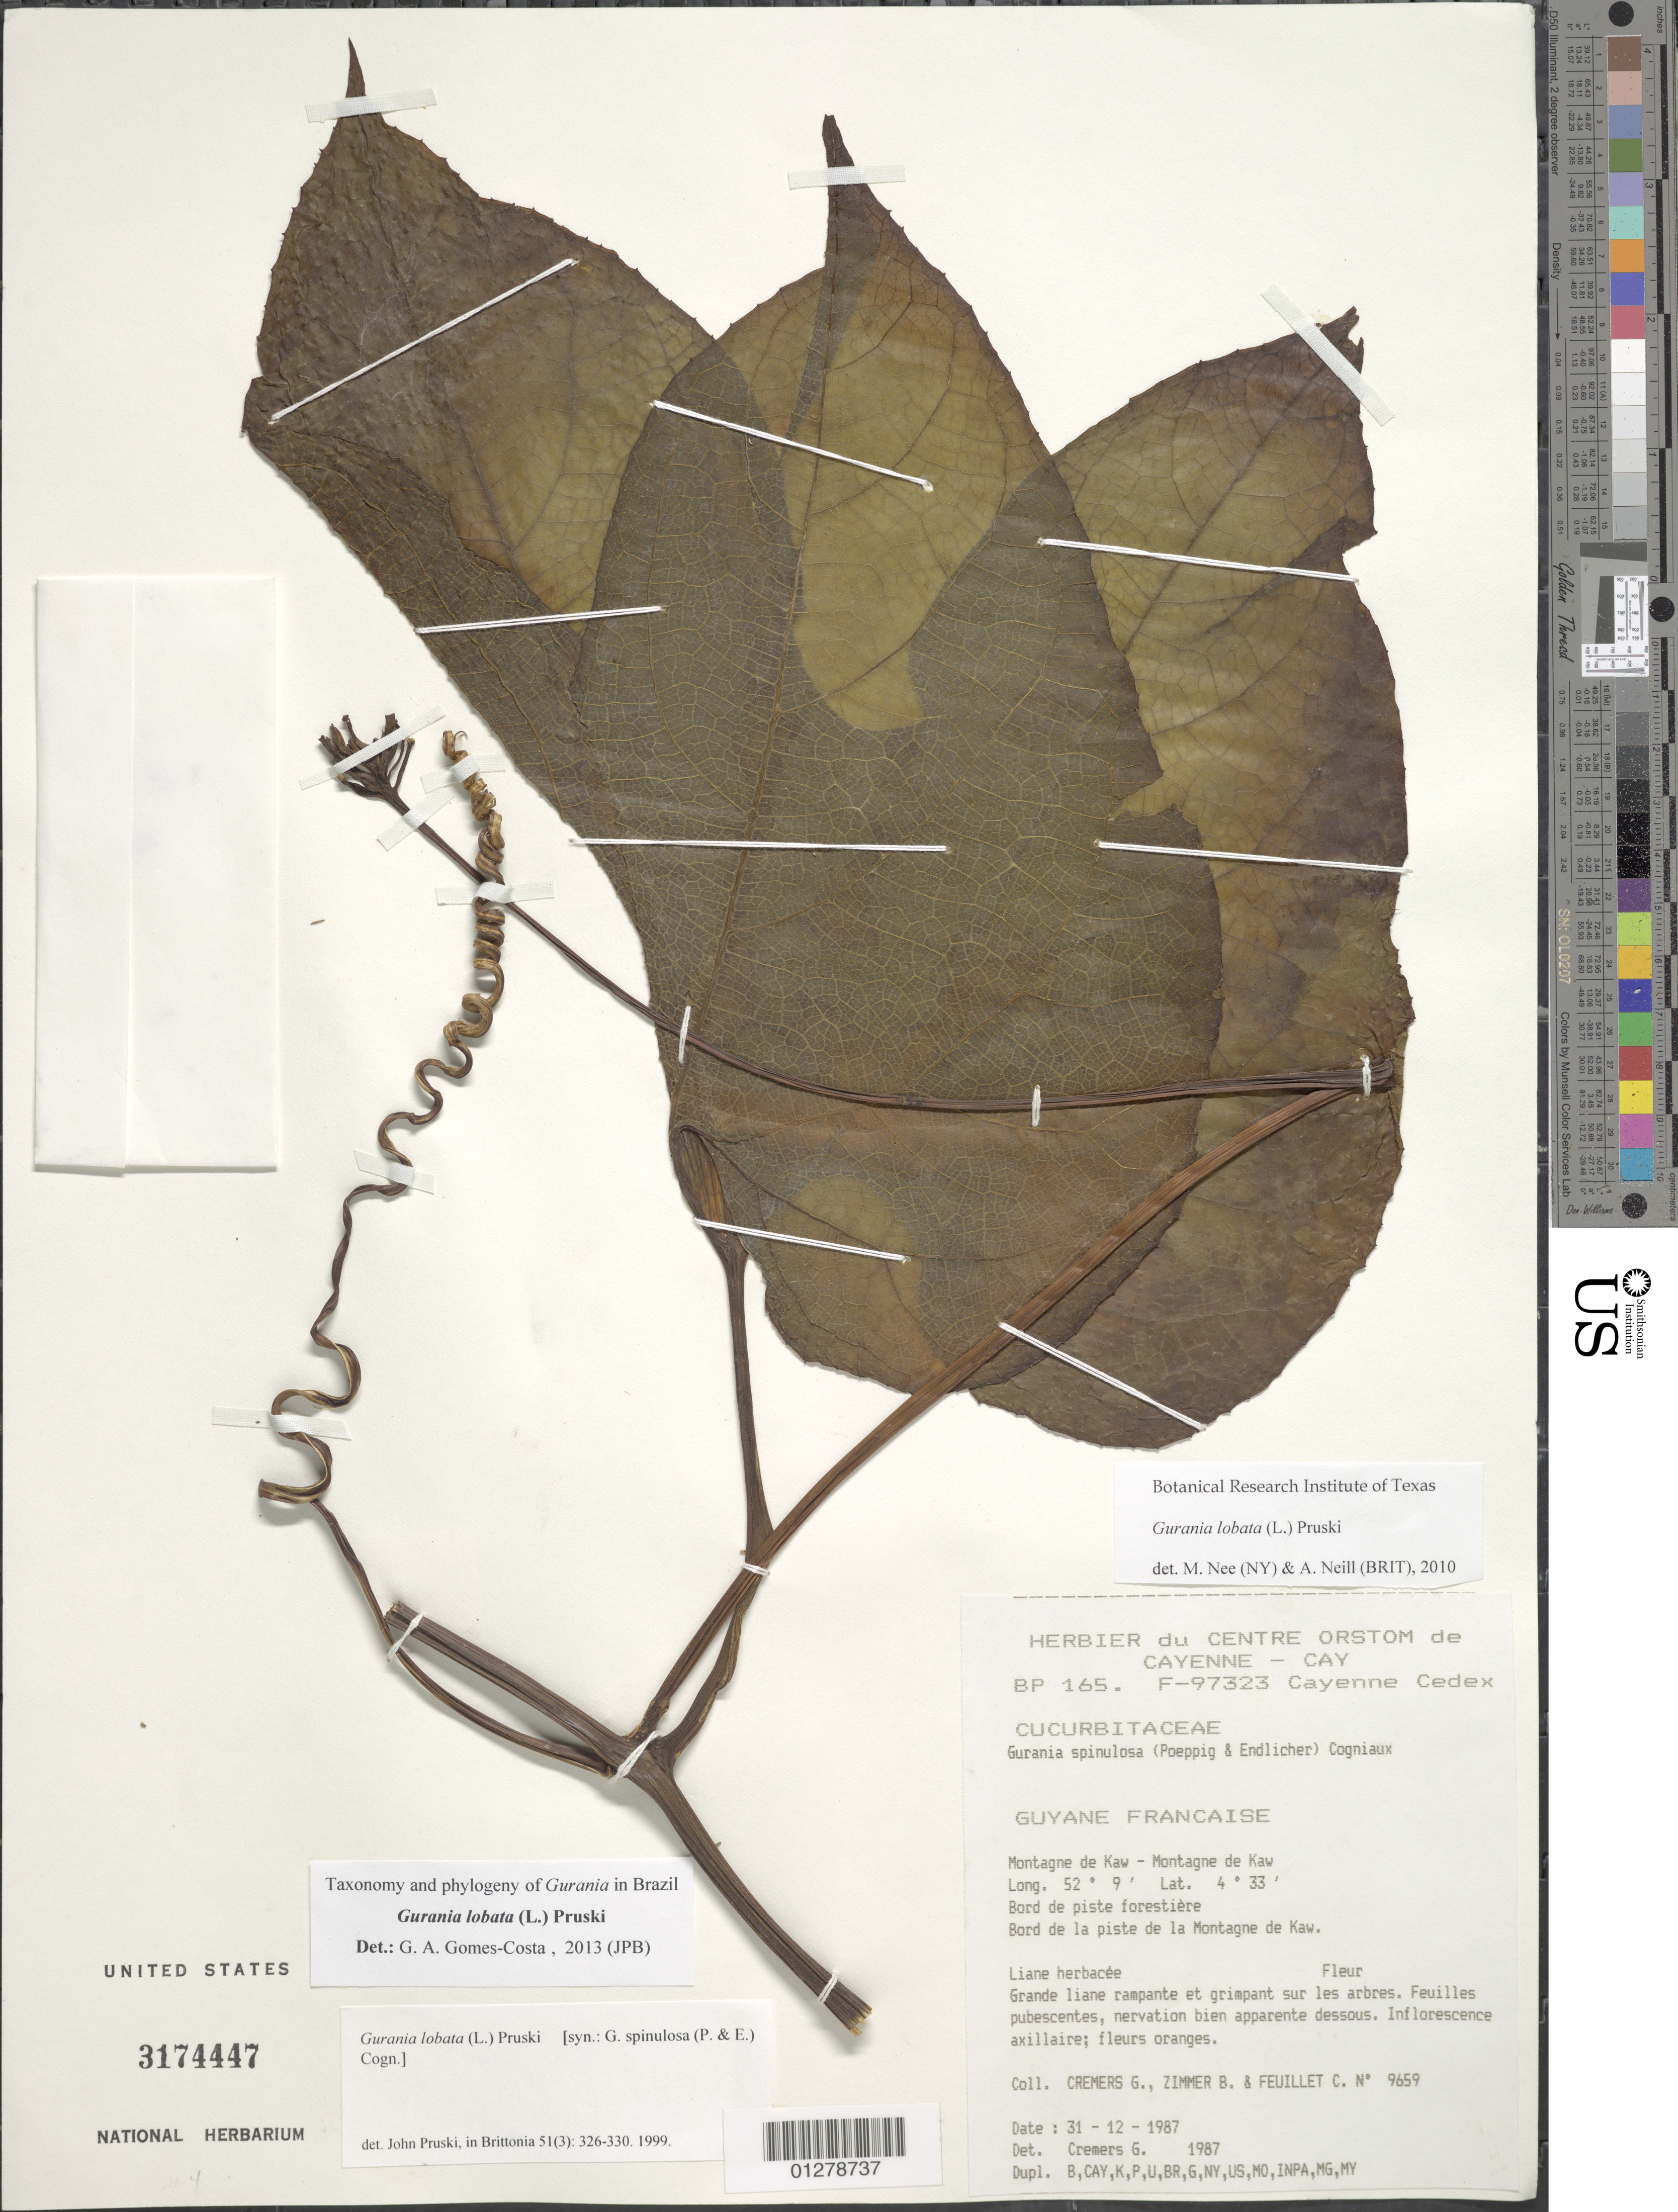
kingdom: Plantae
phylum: Tracheophyta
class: Magnoliopsida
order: Cucurbitales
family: Cucurbitaceae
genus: Gurania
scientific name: Gurania lobata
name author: (L.) Pruski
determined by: Gomes-Costa, G. A.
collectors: G. Cremers, B. Zimmer & C. Feuillet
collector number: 9659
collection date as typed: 31 Dec 1987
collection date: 1987-12-31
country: French Guiana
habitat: bord do piste forestiere, dord de la poste de la Montagne de Kaw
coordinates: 4 33 N, 52 9 W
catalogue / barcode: US 3174447